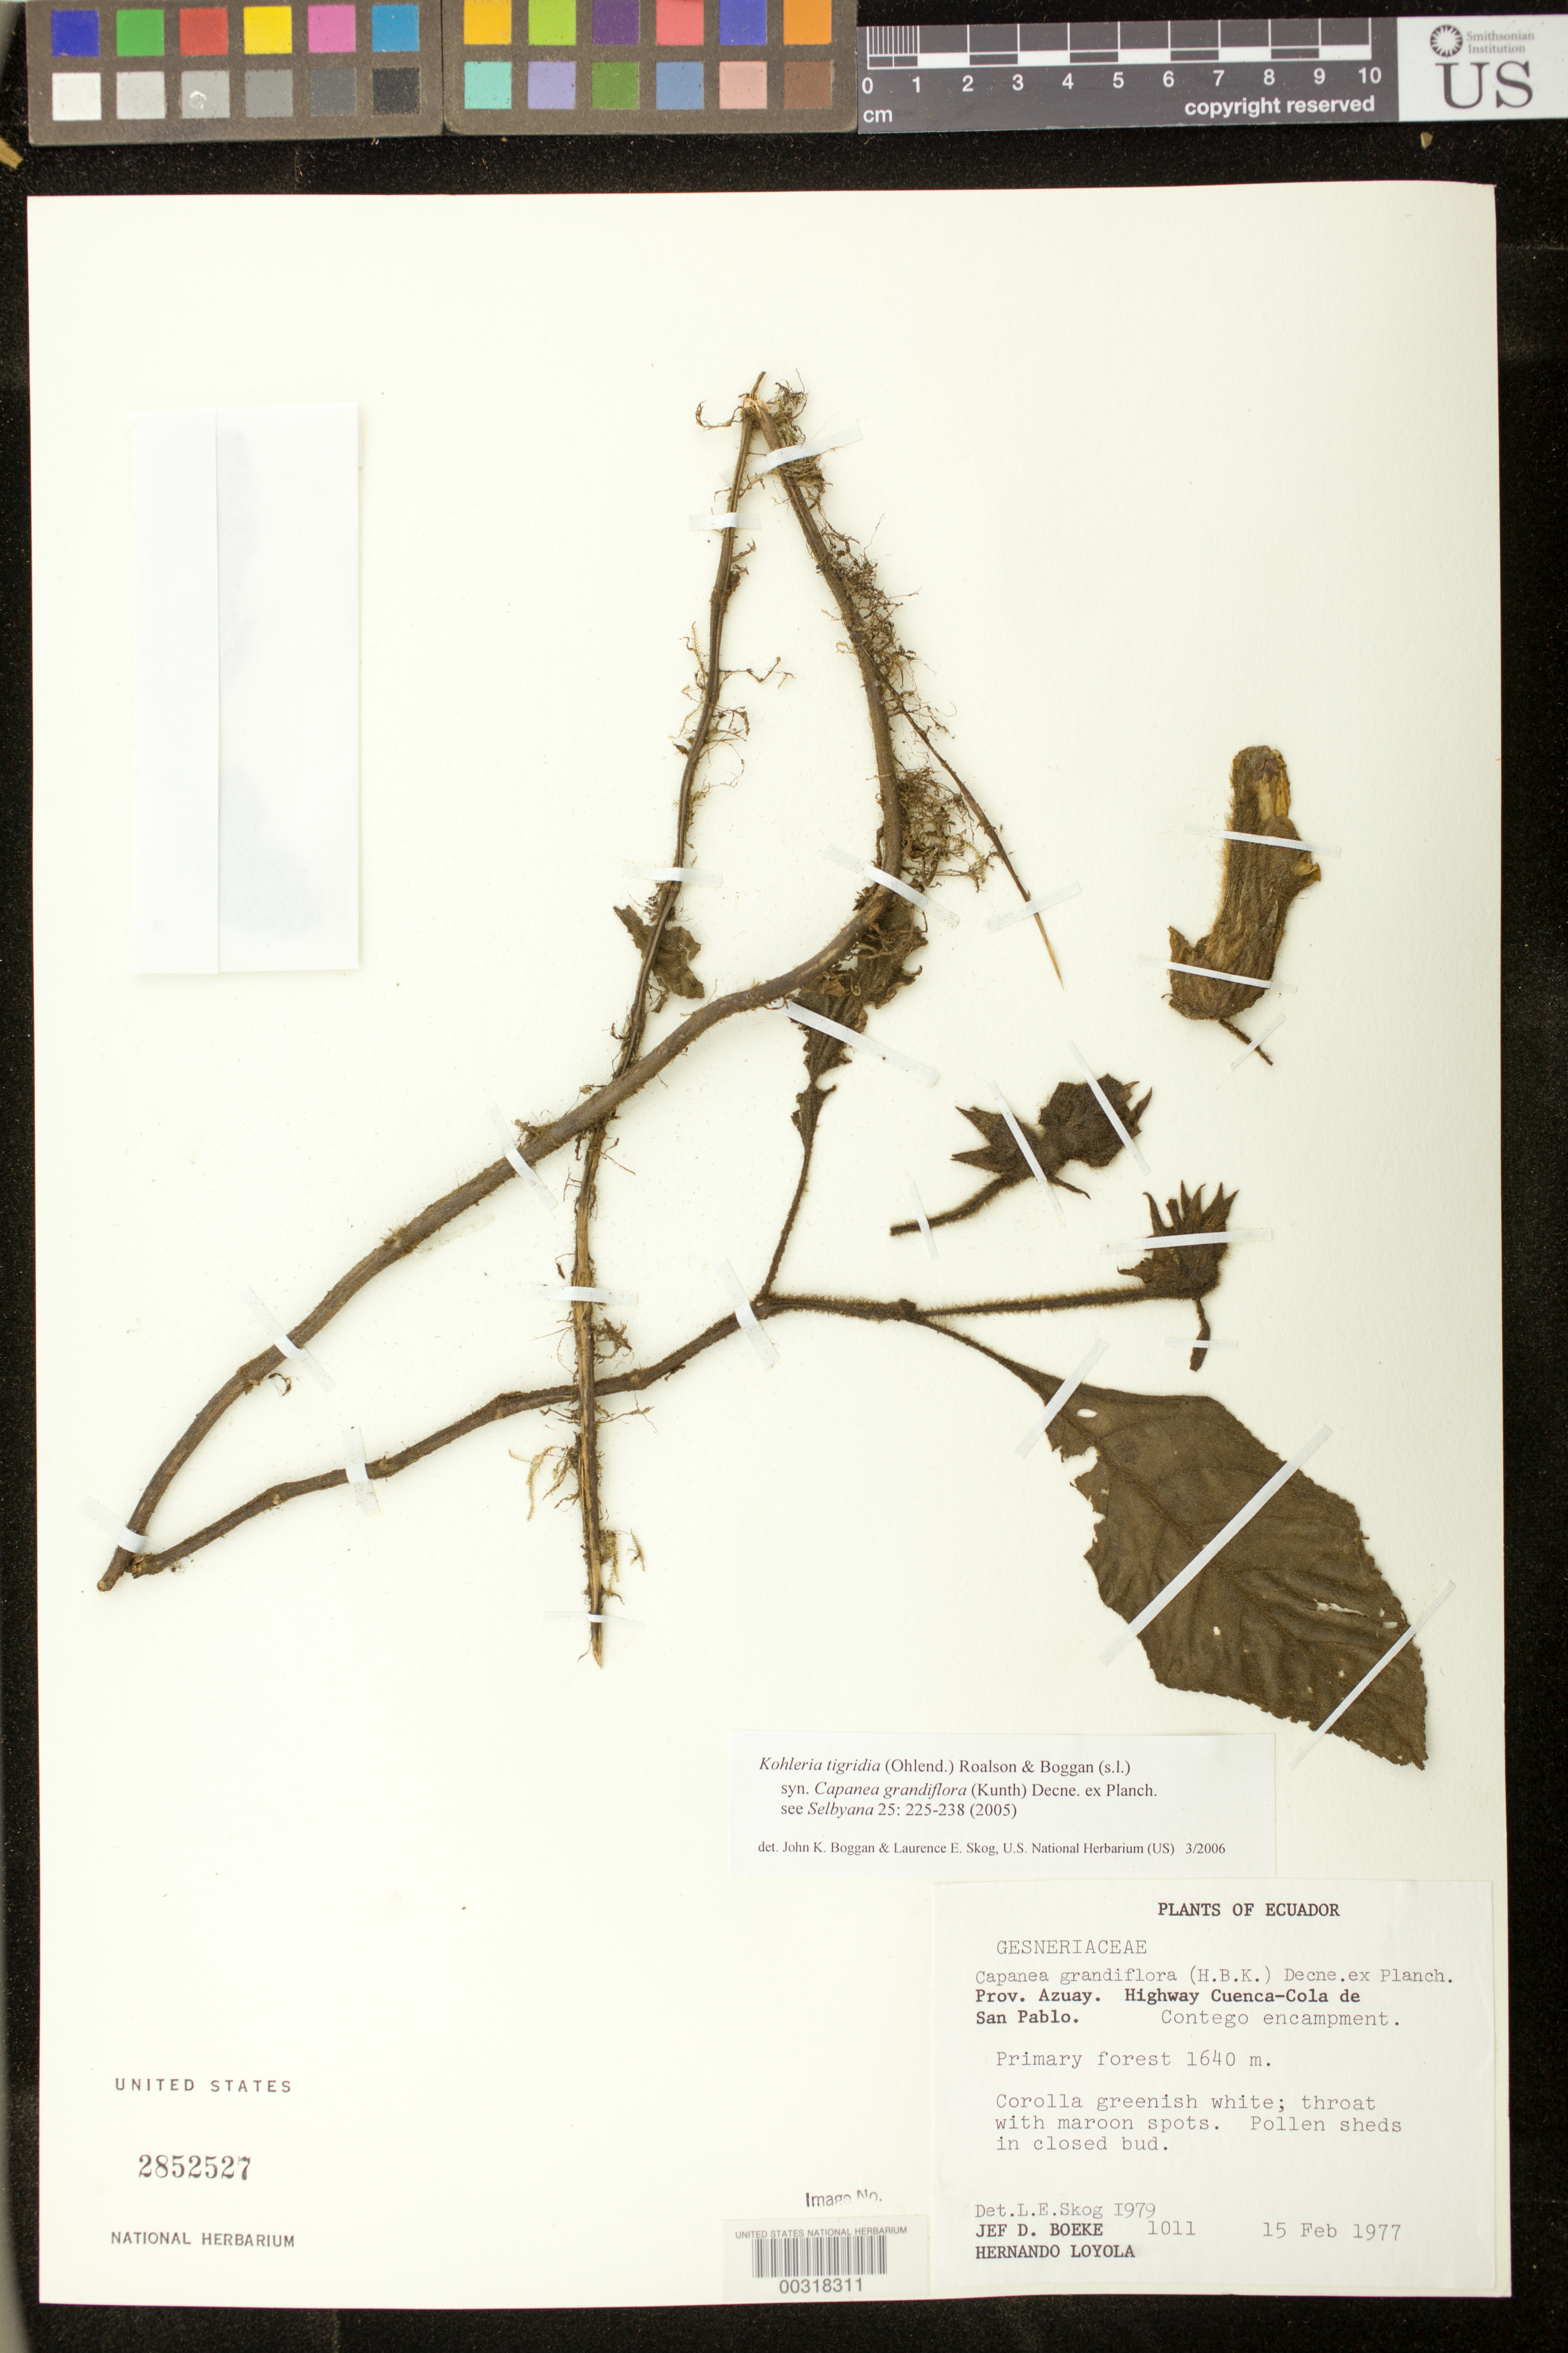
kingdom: Plantae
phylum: Tracheophyta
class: Magnoliopsida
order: Lamiales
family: Gesneriaceae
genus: Kohleria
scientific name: Kohleria tigridia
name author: (Ohlend.) Roalson & Boggan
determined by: Boggan, J. K.; Skog, L. E.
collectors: J. D. Boeke & H. Loyola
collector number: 1011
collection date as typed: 15 Feb 1977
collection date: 1977-02-15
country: Ecuador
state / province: Azuay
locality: Highway Cuenca-Cola de San Pablo, Contego encampment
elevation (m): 1640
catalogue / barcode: US 2852527